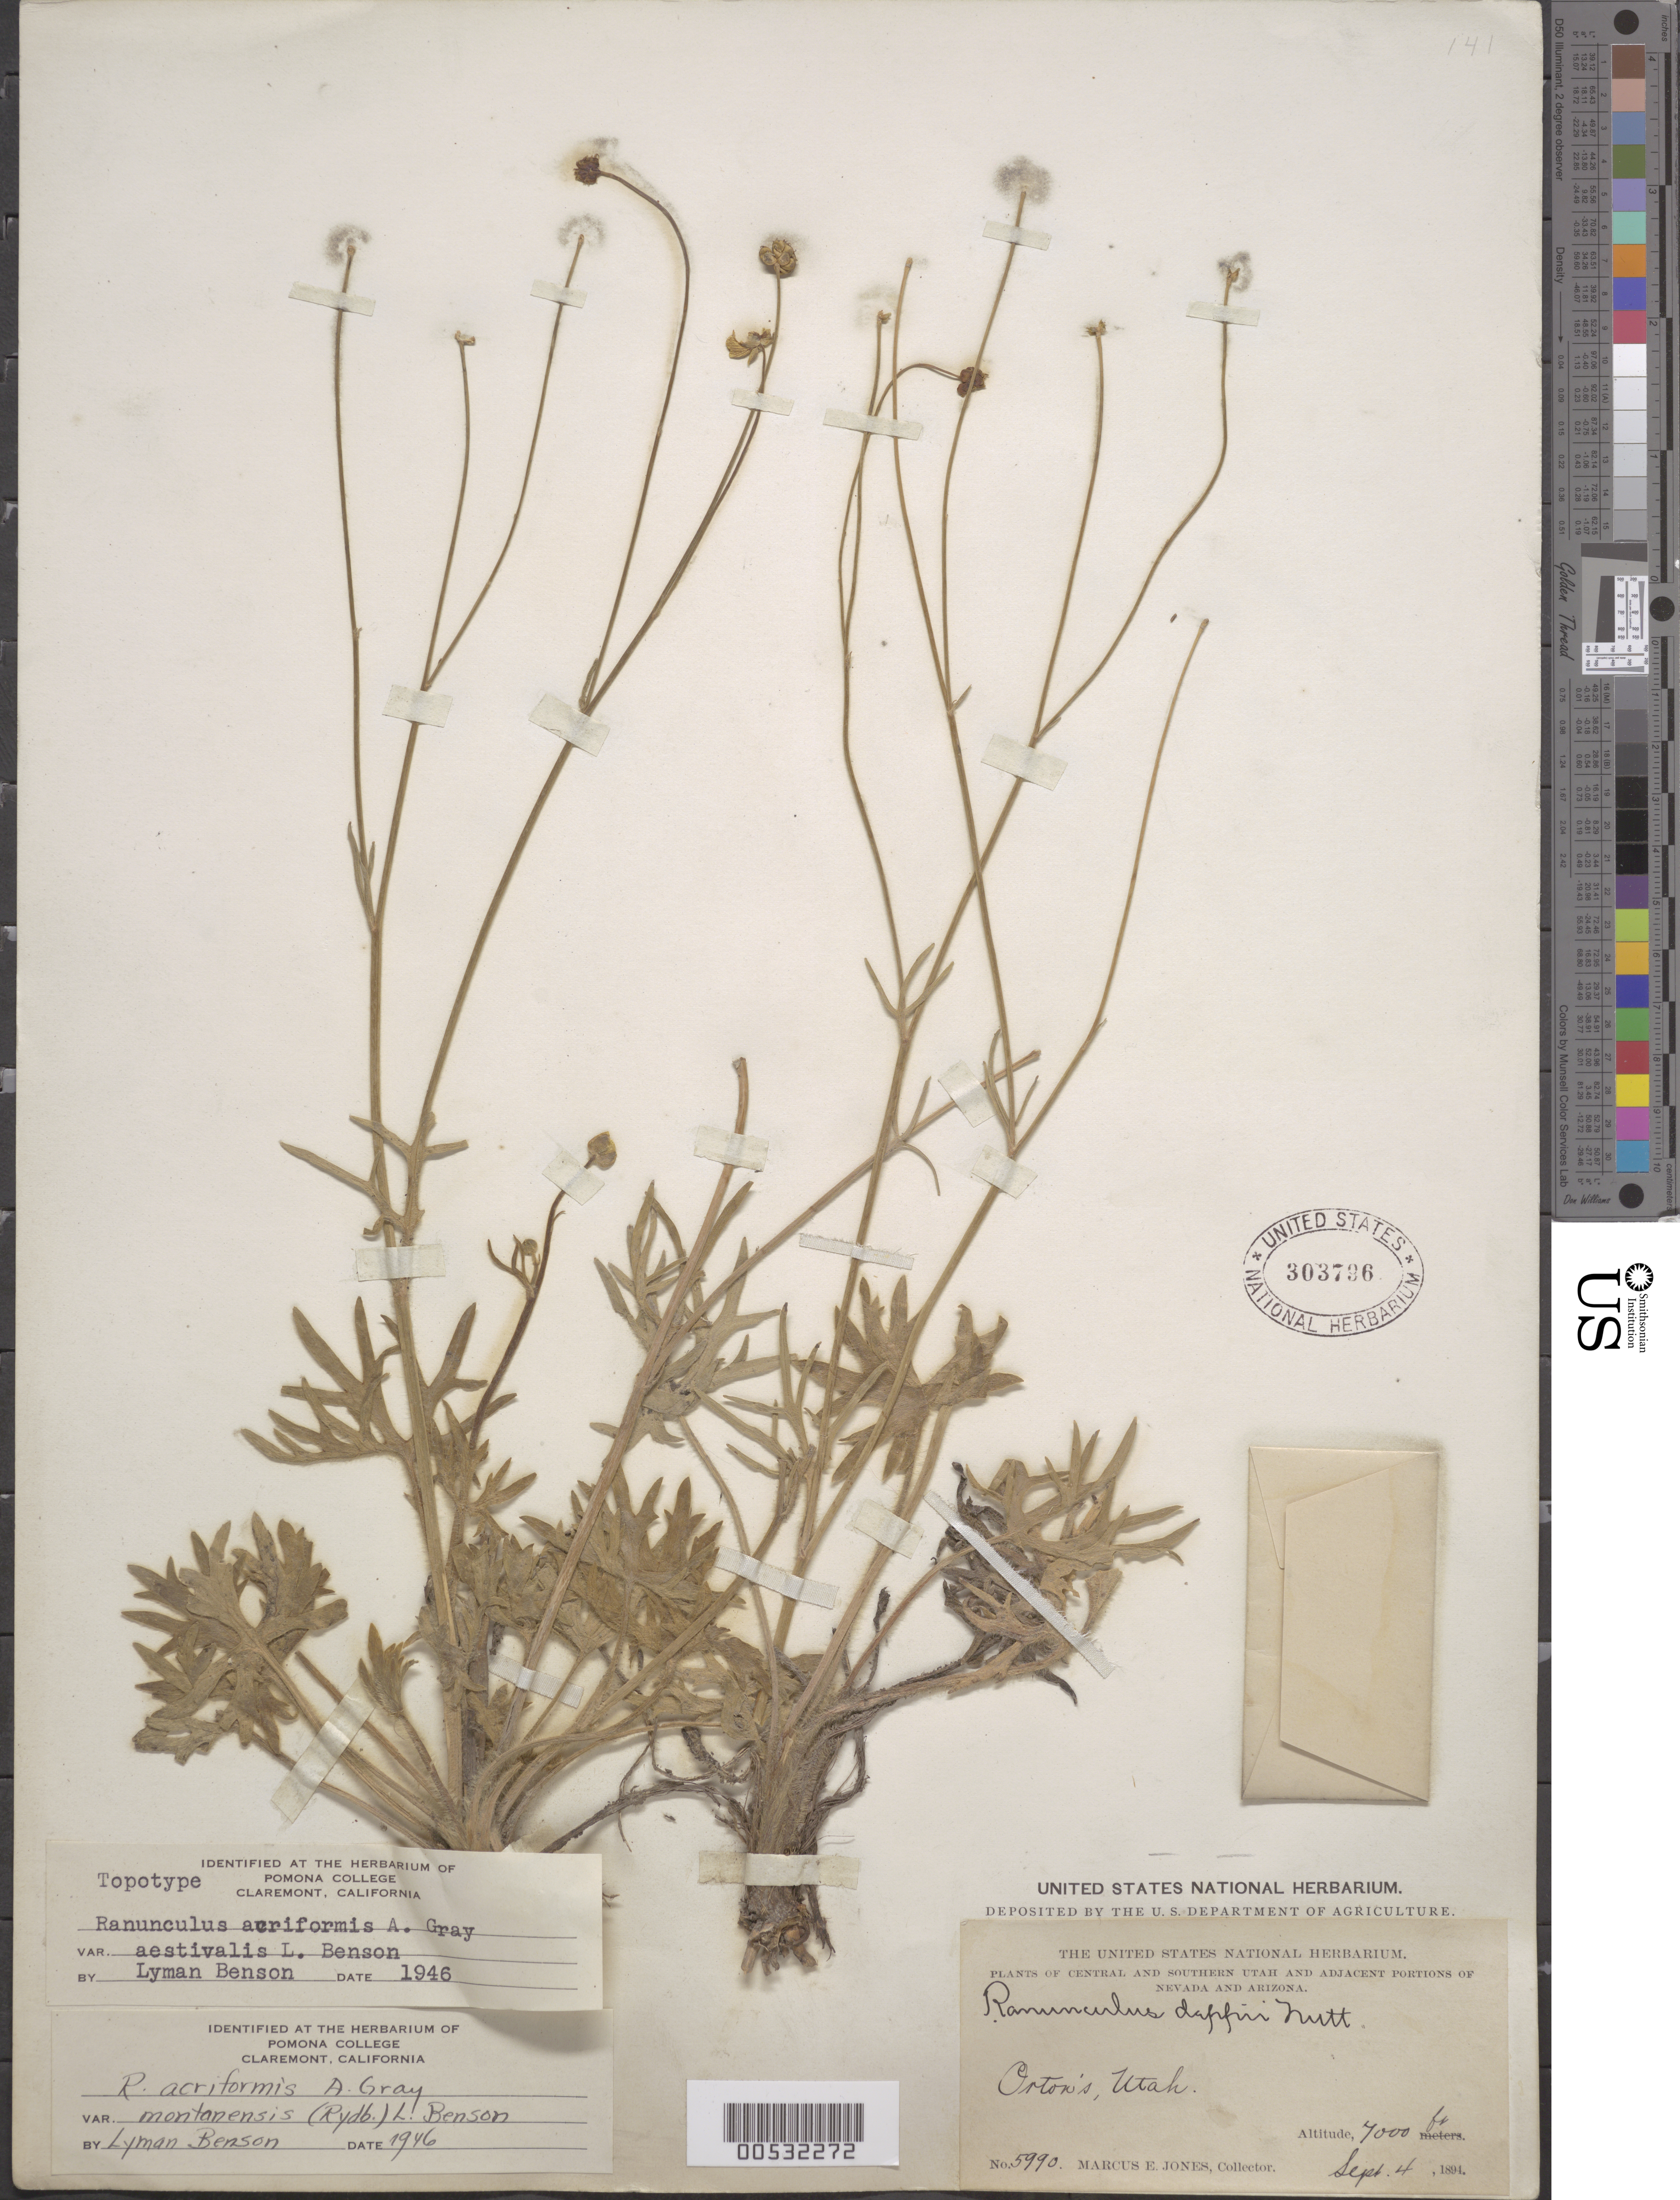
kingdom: Plantae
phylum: Tracheophyta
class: Magnoliopsida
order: Ranunculales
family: Ranunculaceae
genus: Ranunculus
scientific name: Ranunculus acriformis var. aestivalis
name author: A. Gray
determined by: Benson, L. D., (POM), Pomona College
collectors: M. E. Jones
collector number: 5990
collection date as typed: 04 Sep 1894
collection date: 1894-09-04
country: United States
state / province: Utah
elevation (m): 1219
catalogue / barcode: US 303796